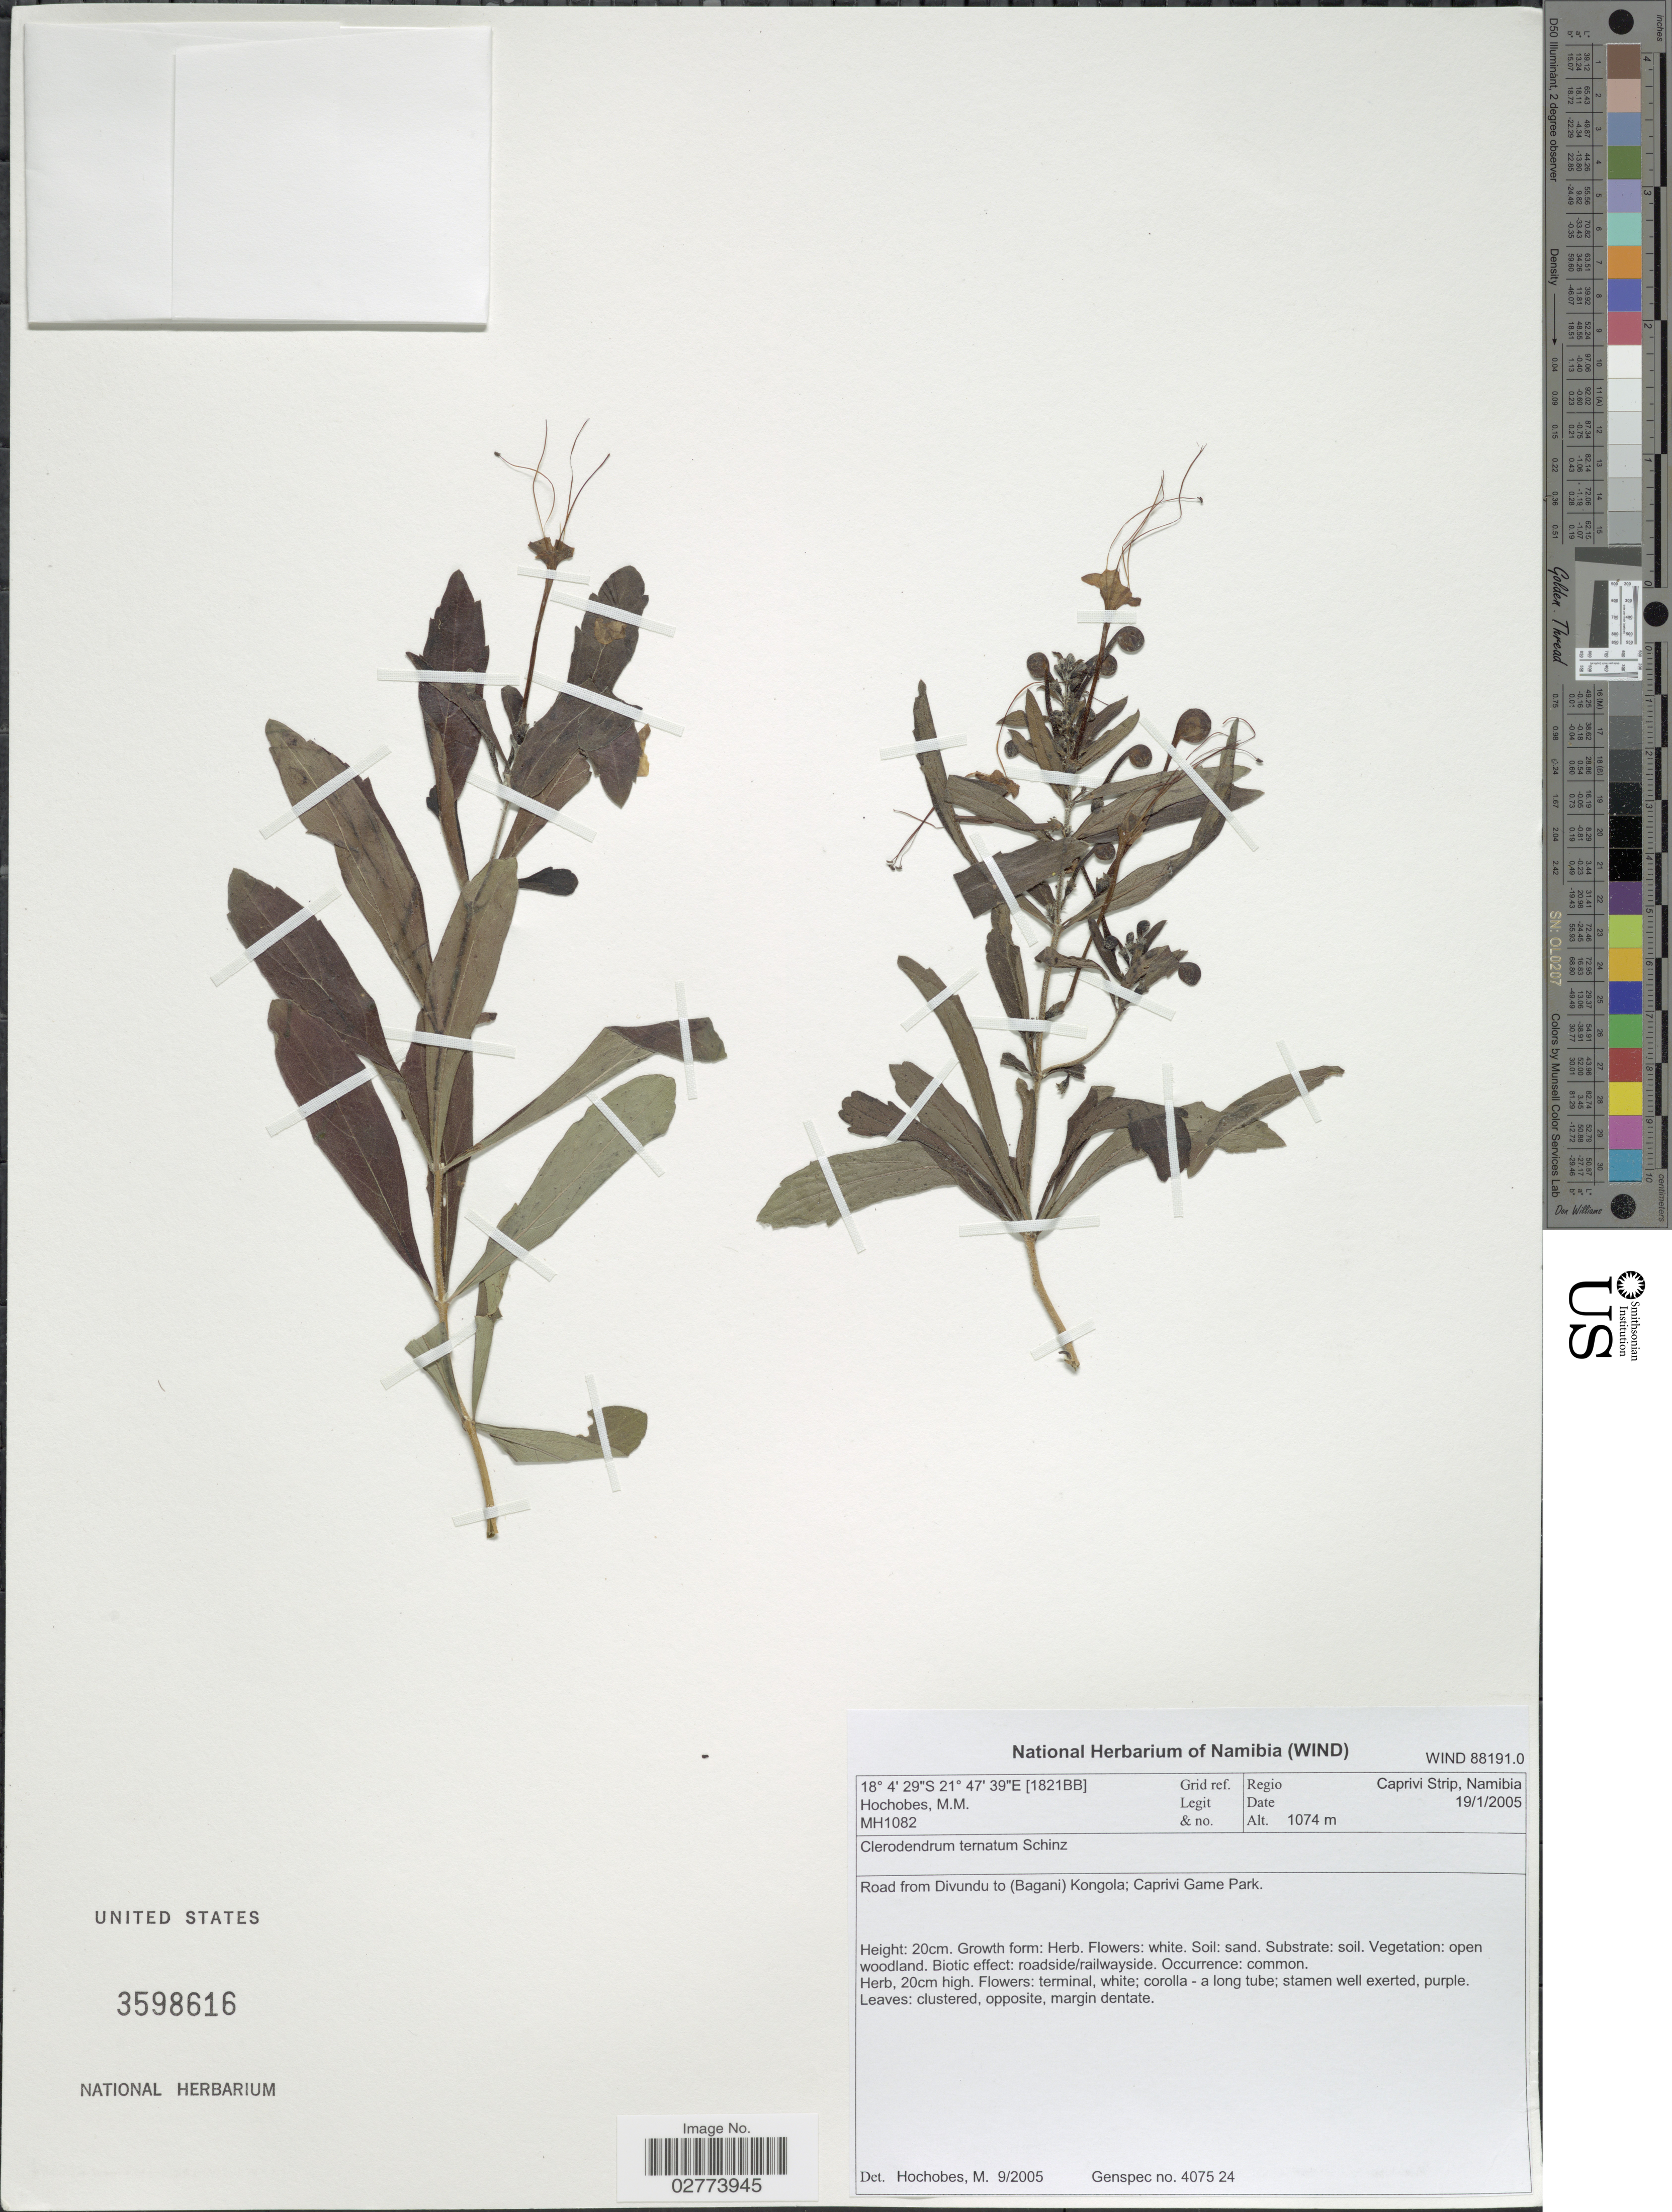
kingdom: Plantae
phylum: Tracheophyta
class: Magnoliopsida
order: Lamiales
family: Lamiaceae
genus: Clerodendrum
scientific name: Clerodendrum ternatum var. ternatum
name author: Schinz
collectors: M. Hochobes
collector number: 1082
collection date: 2005-01-19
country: Namibia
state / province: Caprivi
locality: [1821BB] Grid Ref. Regio Caprivi Strip. Road from Divundu to (Bagani) Kongola; Caprivi Game Park.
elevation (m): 1074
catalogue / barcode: US 3598616